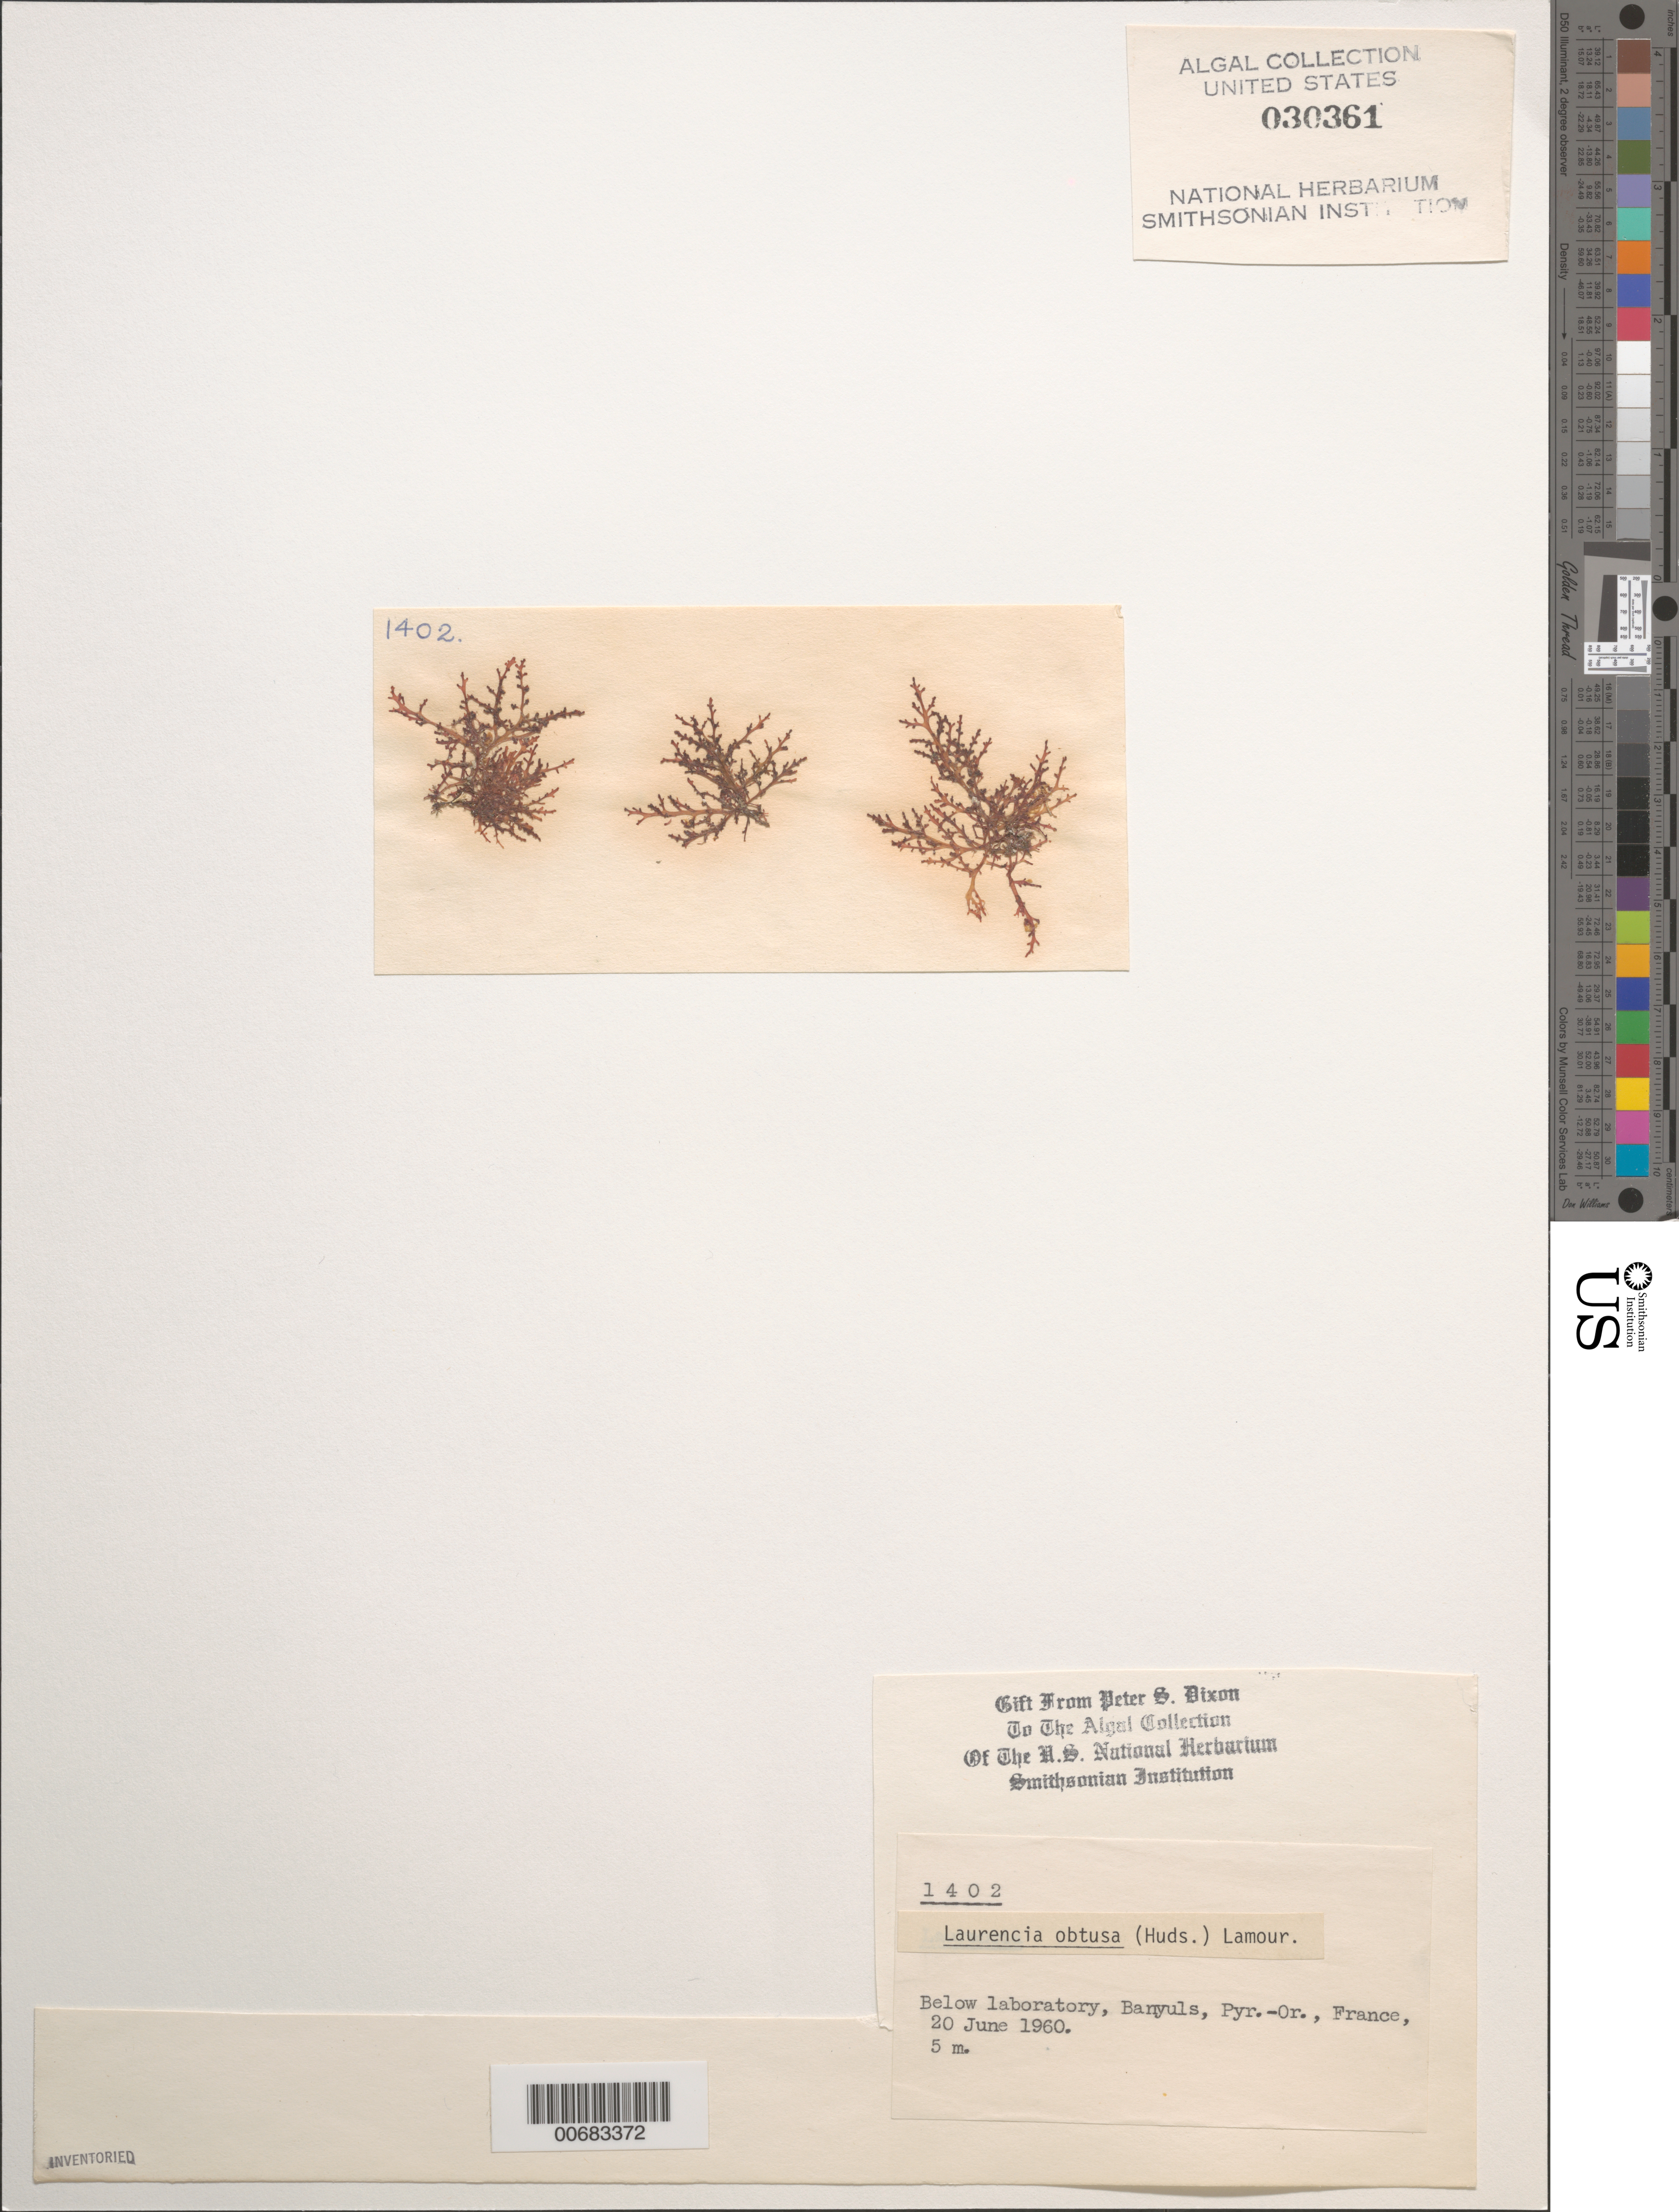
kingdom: Plantae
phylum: Rhodophyta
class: Florideophyceae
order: Ceramiales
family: Rhodomelaceae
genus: Laurencia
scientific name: Laurencia obtusa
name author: (Huds.) J.V.Lamouroux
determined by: Dixon, P. S.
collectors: P. S. Dixon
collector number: PSD 1402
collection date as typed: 20 Jun 1960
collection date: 1960-06-20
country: France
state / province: Occitanie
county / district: Pyrénées-Orientales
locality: Banyuls-sur-Mer, below laboratory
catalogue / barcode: US 30361